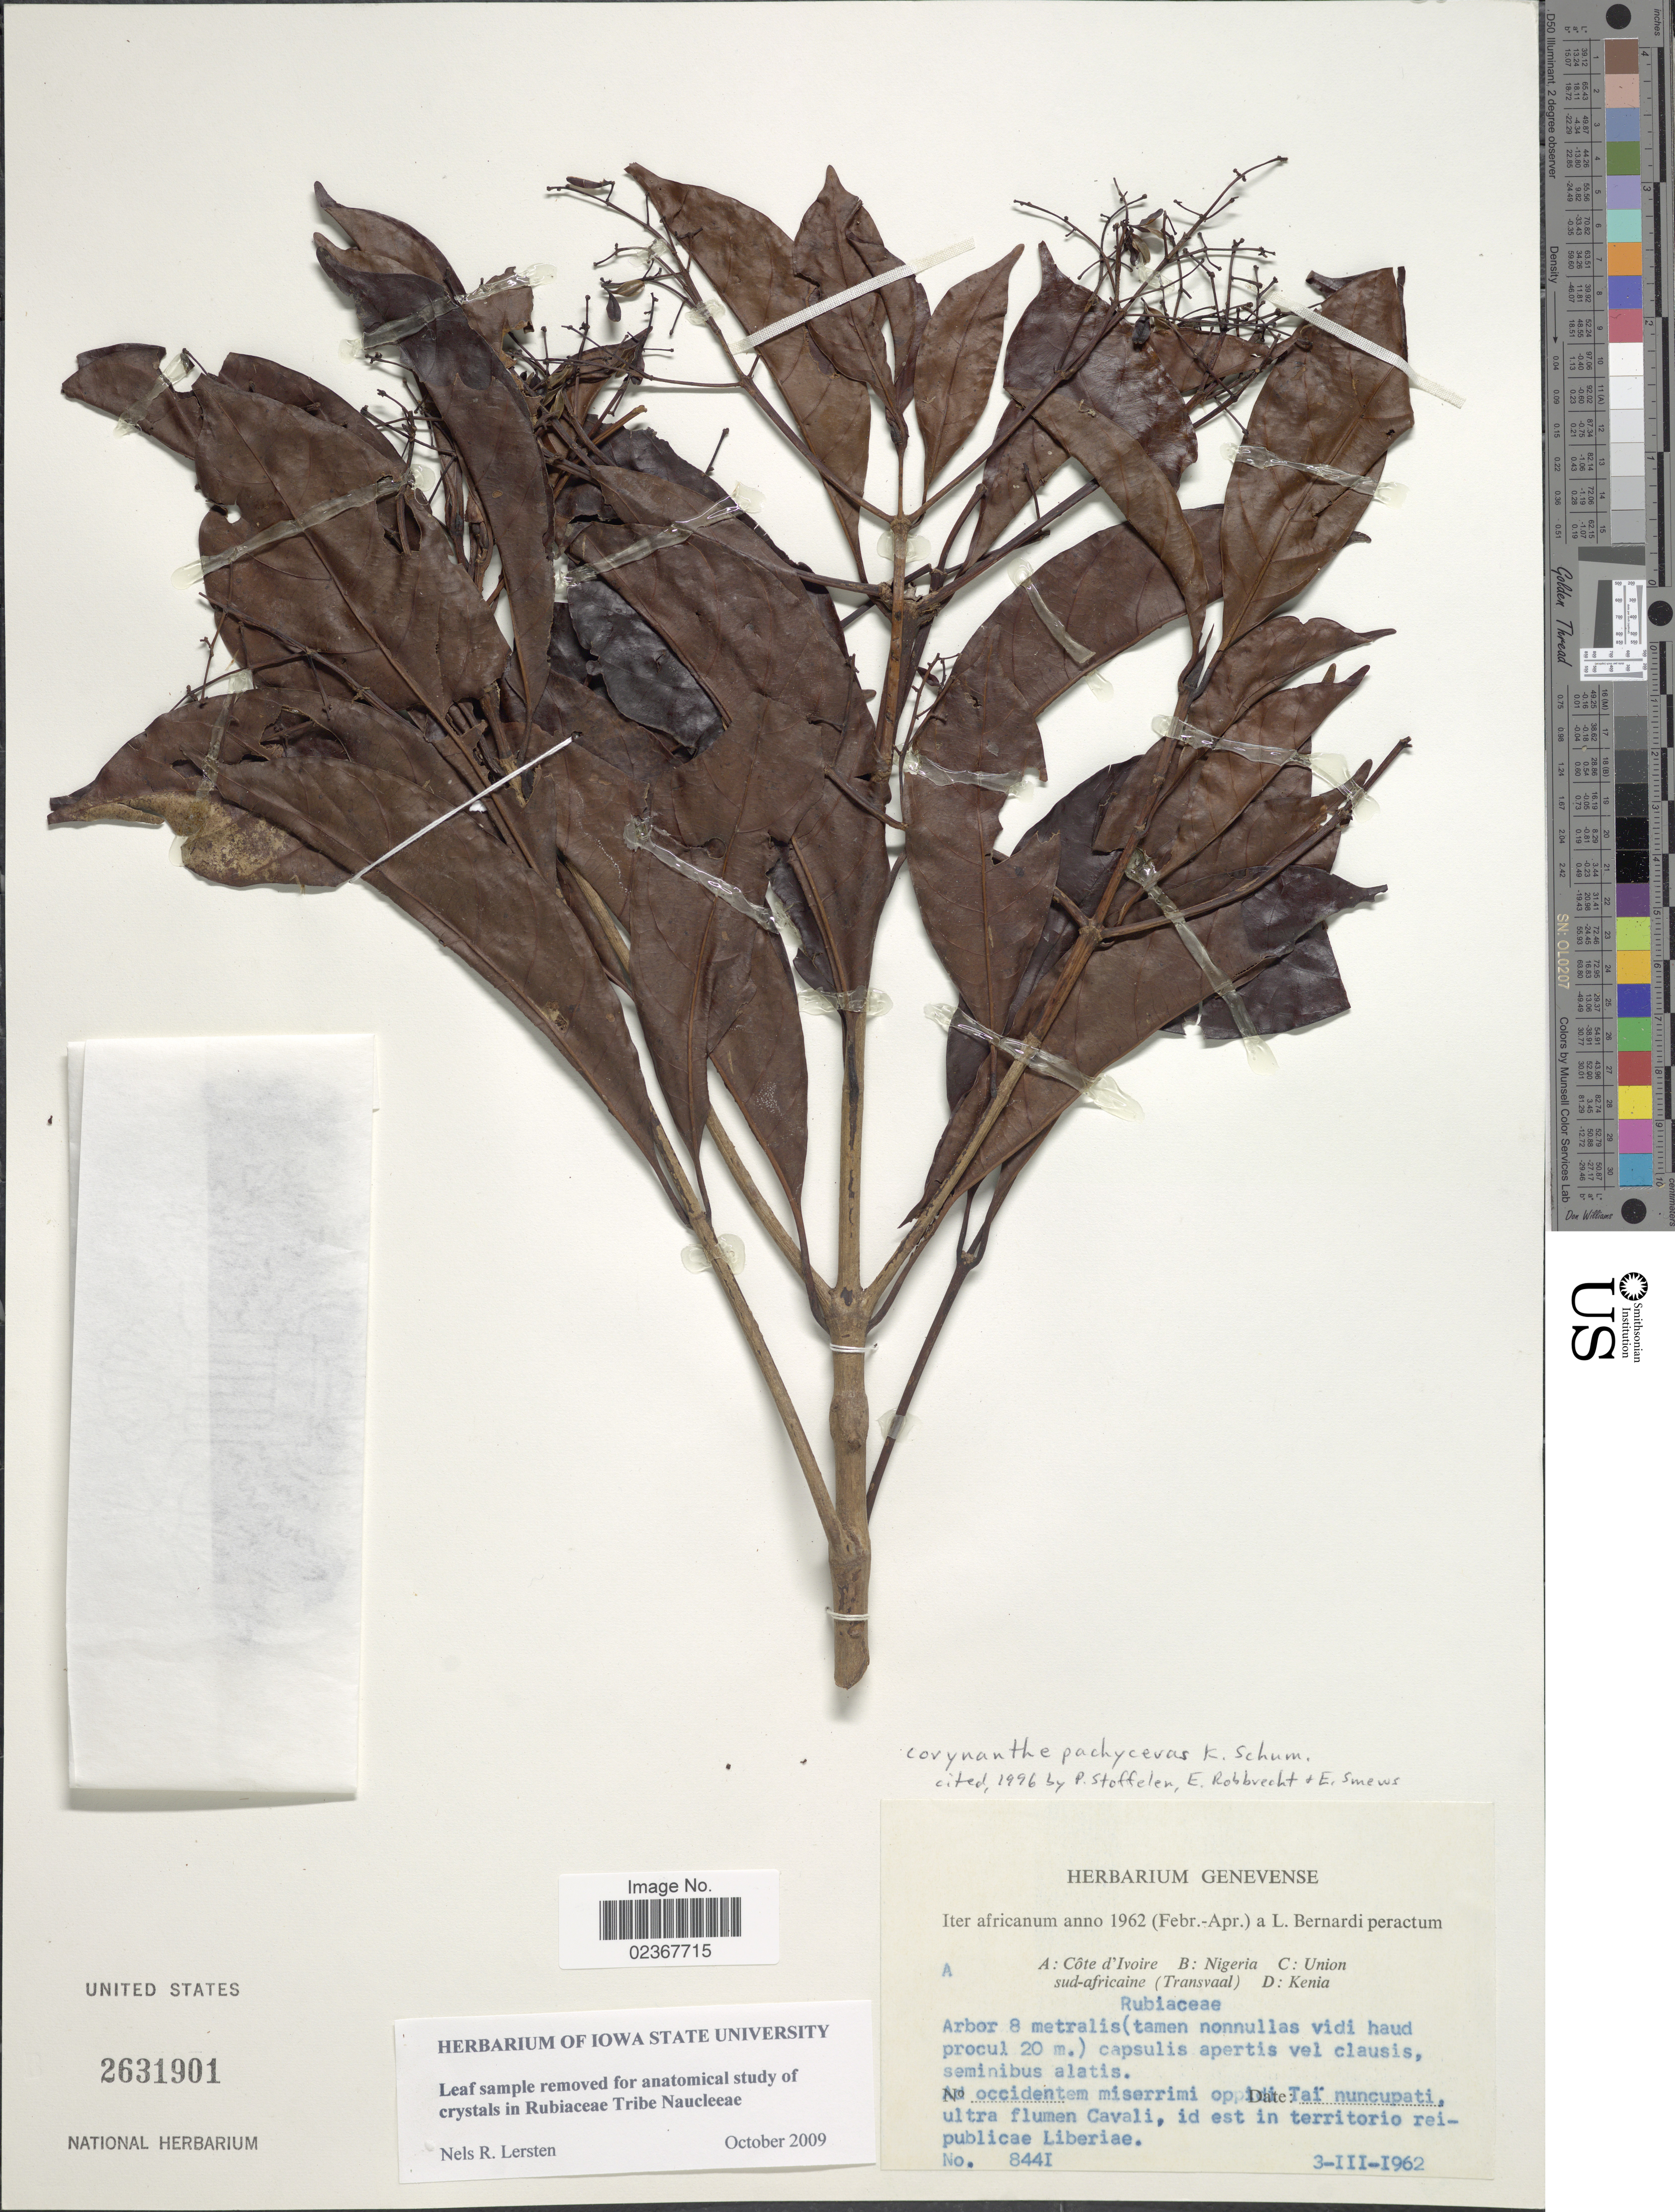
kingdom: Plantae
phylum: Tracheophyta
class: Magnoliopsida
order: Gentianales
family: Rubiaceae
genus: Corynanthe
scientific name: Corynanthe pachyceras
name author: K. Schum.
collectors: L. Bernardi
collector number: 8441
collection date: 1962-03-03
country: Ivory Coast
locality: Côte d'Ivoire, A occidentem miserrimi opp [illegible text] Tai nuncupati ultra flumen Cavali, id est in territorio reipublicae Liberiae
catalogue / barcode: US 2631901